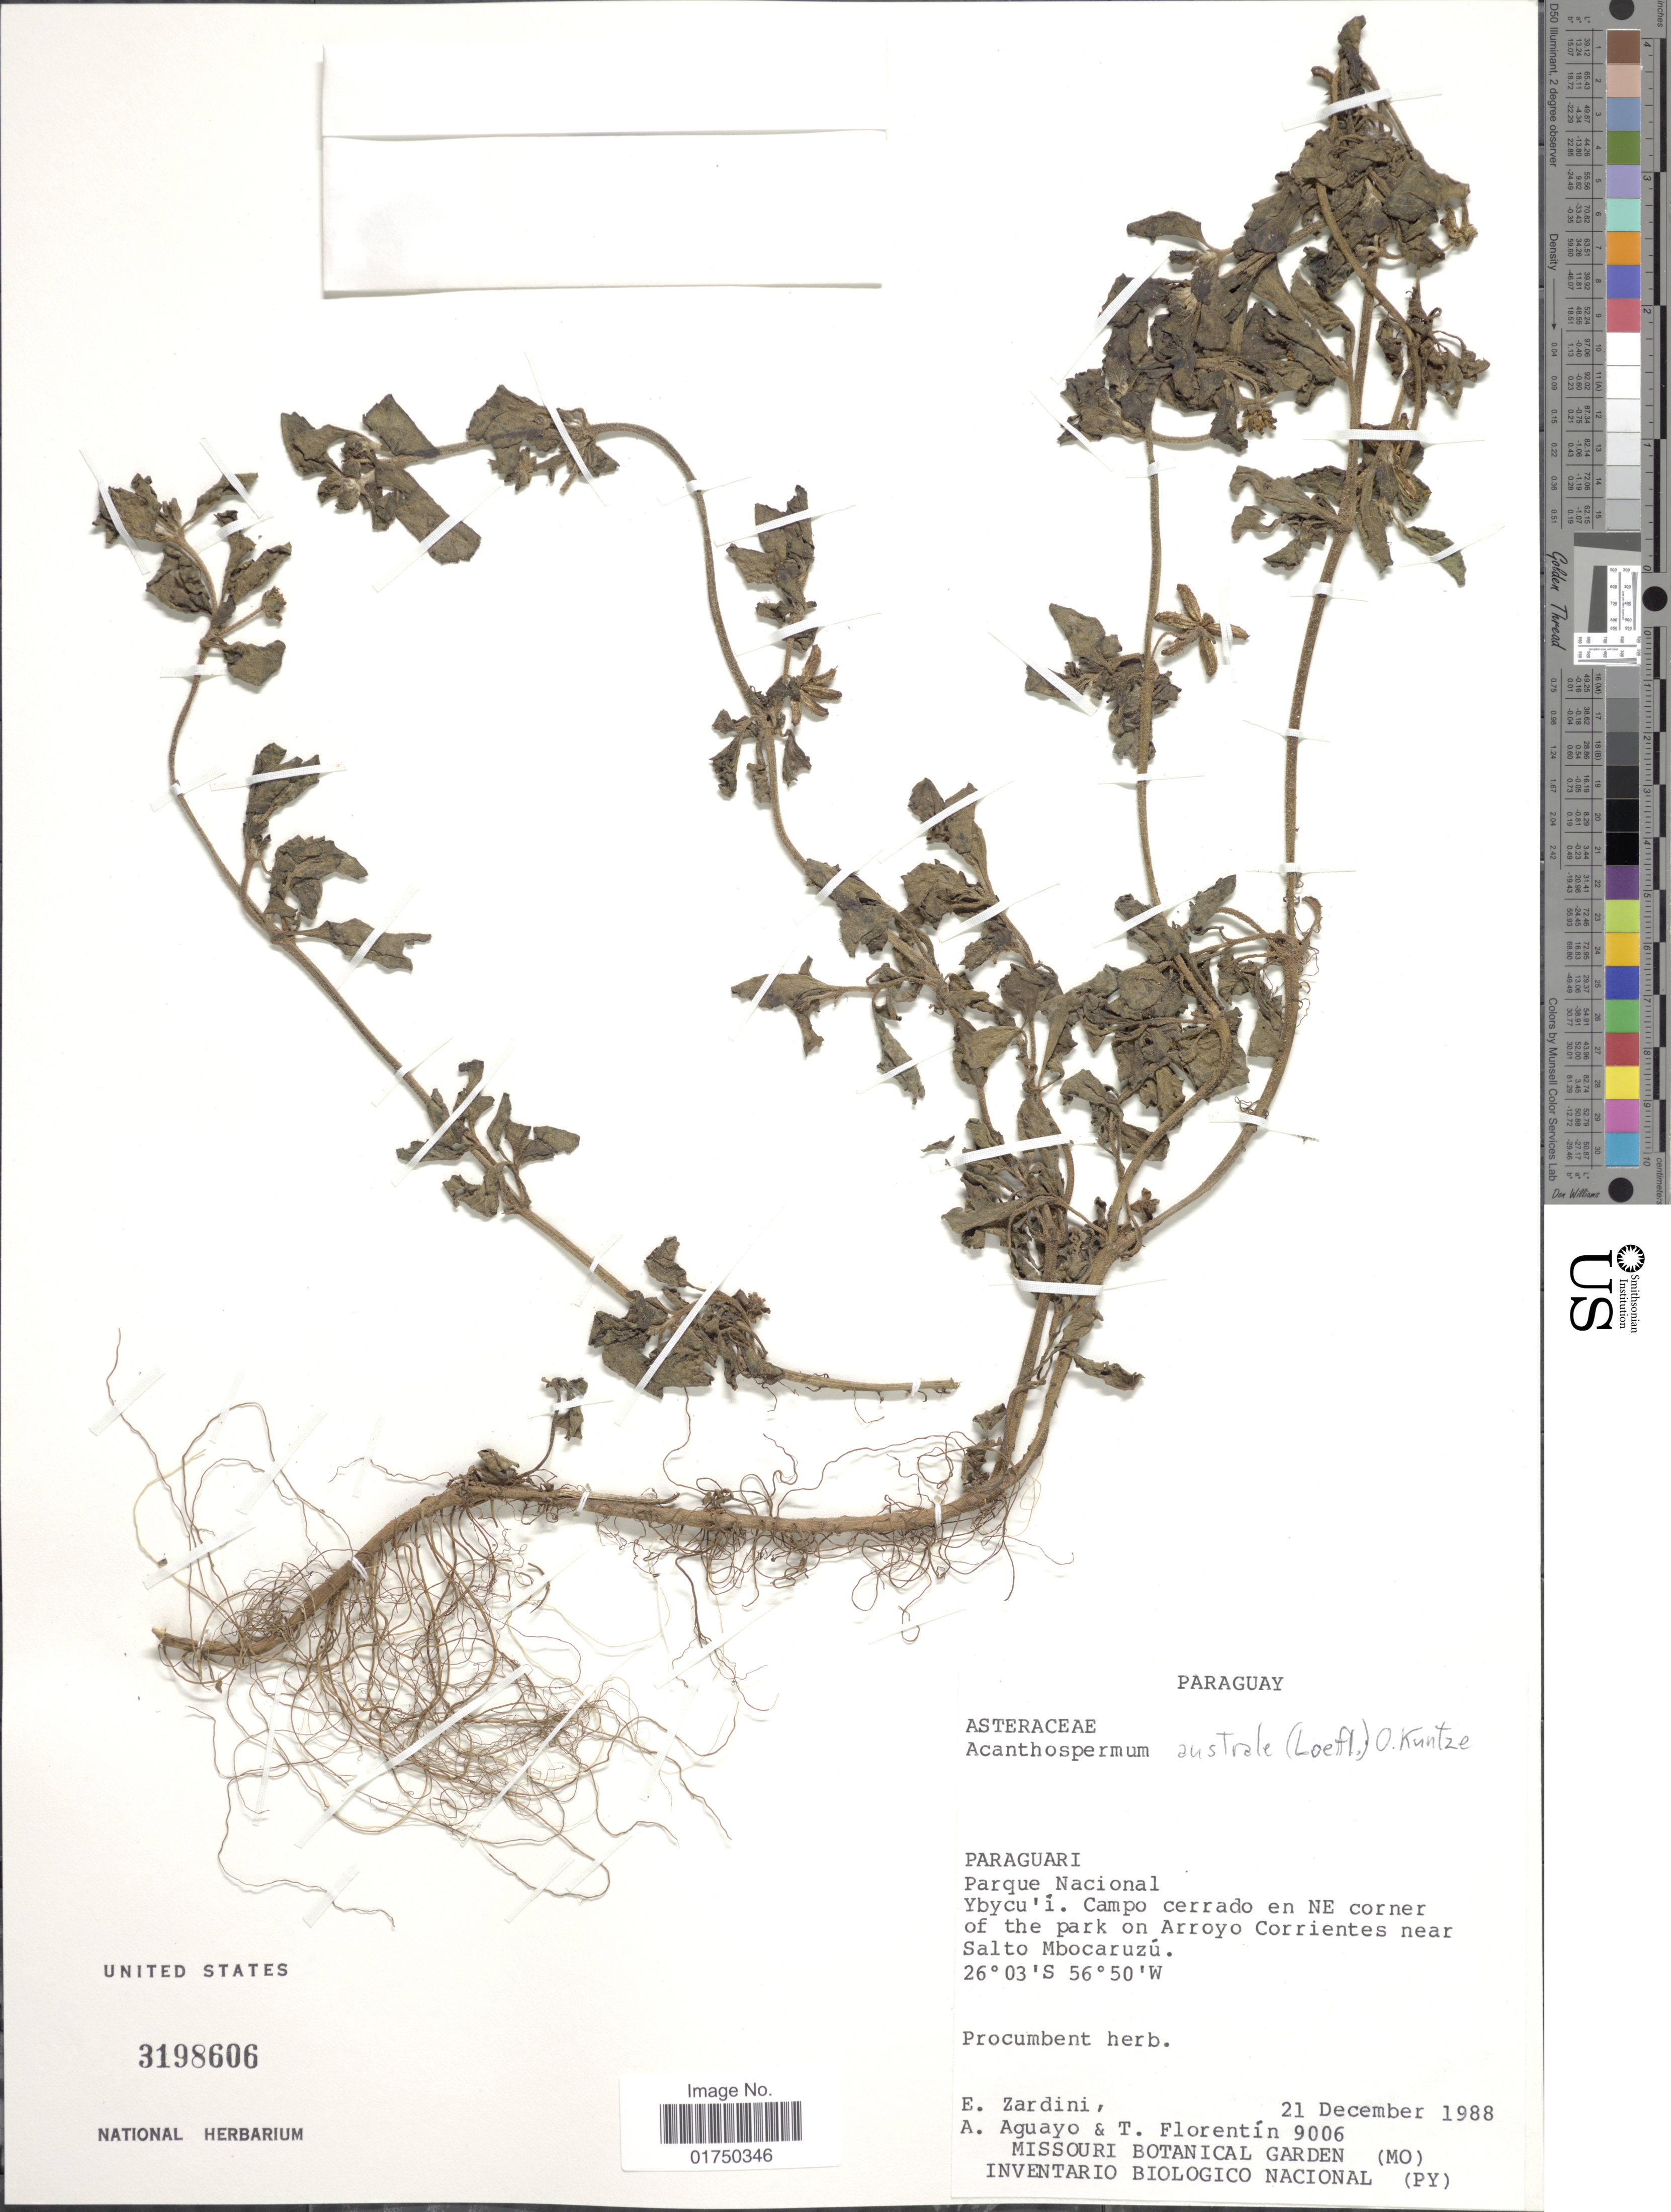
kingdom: Plantae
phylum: Tracheophyta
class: Magnoliopsida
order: Asterales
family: Asteraceae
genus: Acanthospermum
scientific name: Acanthospermum australe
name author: (Loefl.) Kuntze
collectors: E. M. Zardini, A. Aguayo & T. Florentin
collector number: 9006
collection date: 1988-12-21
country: Paraguay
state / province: Paraguari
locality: Paraguari. Parque Nacional. Ybycu'i. Campo cerrado en NE corder of the park on Arroyo Corrientes near Salto Mbocaruzú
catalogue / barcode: US 3198606